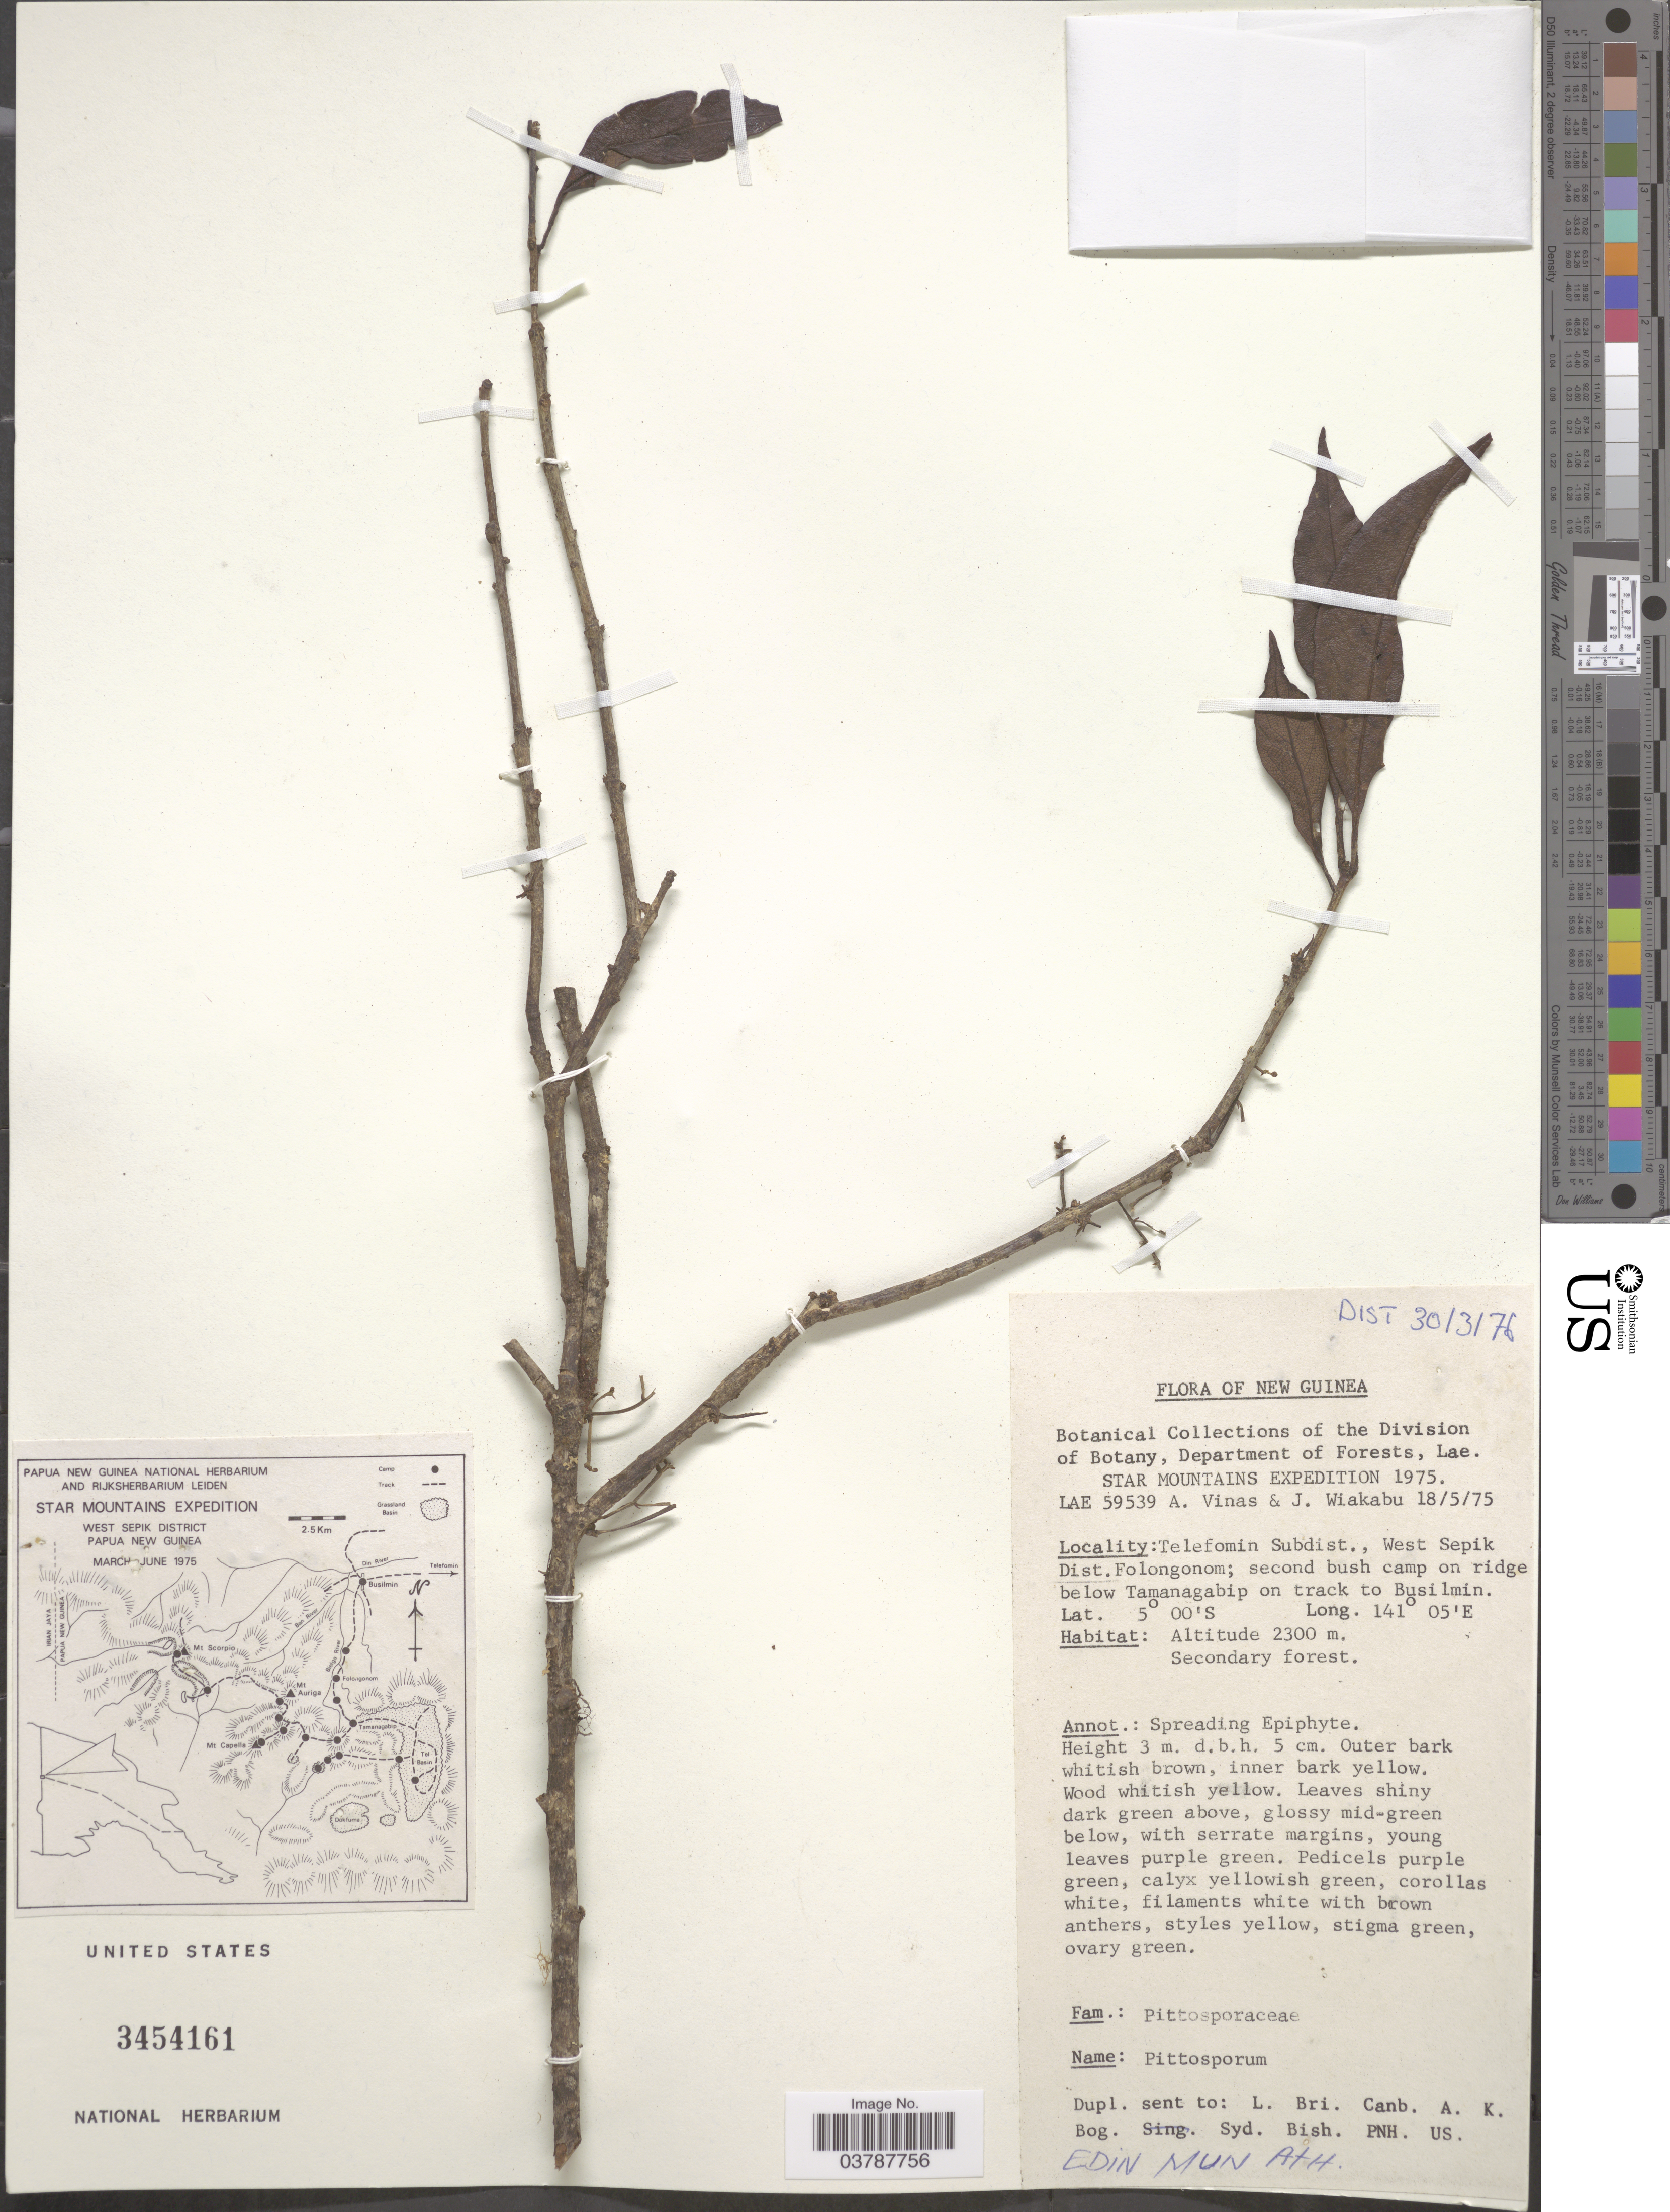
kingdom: Plantae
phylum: Tracheophyta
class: Magnoliopsida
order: Apiales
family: Pittosporaceae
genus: Pittosporum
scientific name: Pittosporum sp.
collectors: A. Vinas & J. Wiakabu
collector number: LAE 59539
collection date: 1975-05-18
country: Papua New Guinea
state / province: Sandaun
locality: New Guinea. Telefomin Subdist., West Sepik Dist. Folongonom; second bush camp on ridge below Tamanagabip on track to Busilmin.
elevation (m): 2300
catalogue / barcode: US 3454161